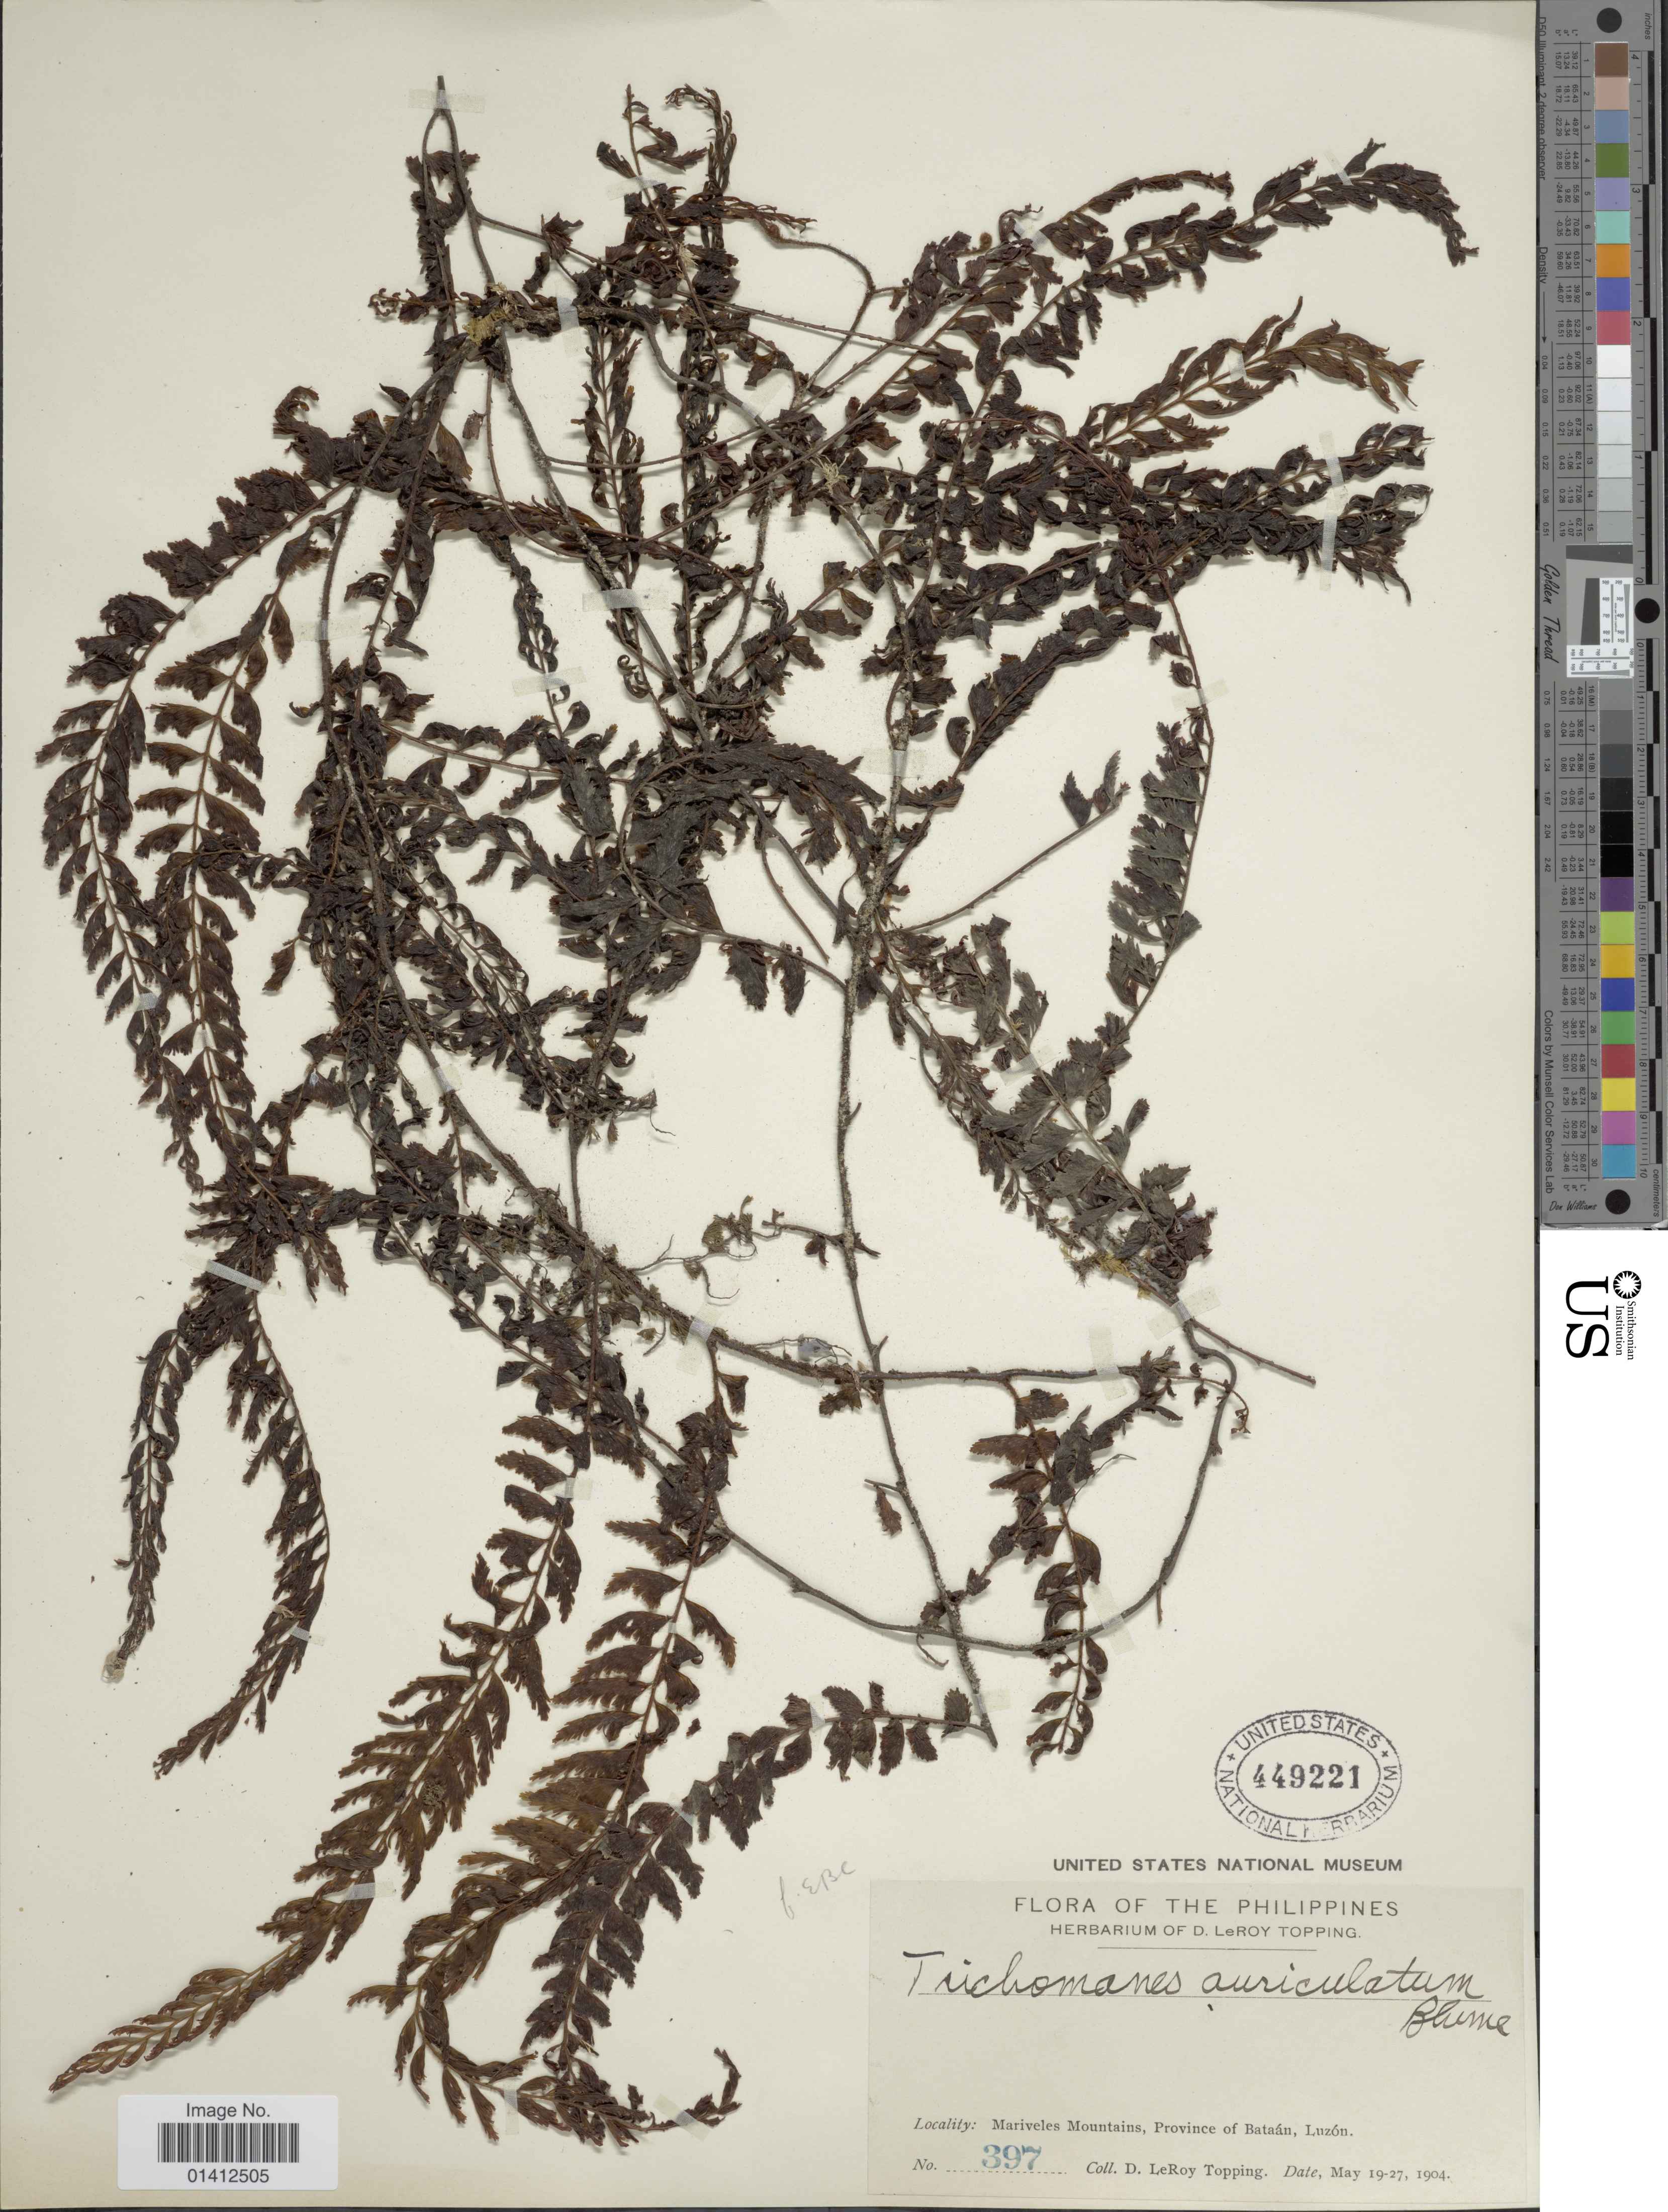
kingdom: Plantae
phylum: Tracheophyta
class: Polypodiopsida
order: Hymenophyllales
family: Hymenophyllaceae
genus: Vandenboschia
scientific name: Vandenboschia auriculata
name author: (Blume) Copel.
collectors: D. L. Topping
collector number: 397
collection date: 1904-05-19/1904-05-27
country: Philippines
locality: Mariveles Mountains, province of Bataán, Luzon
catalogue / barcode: US 449221